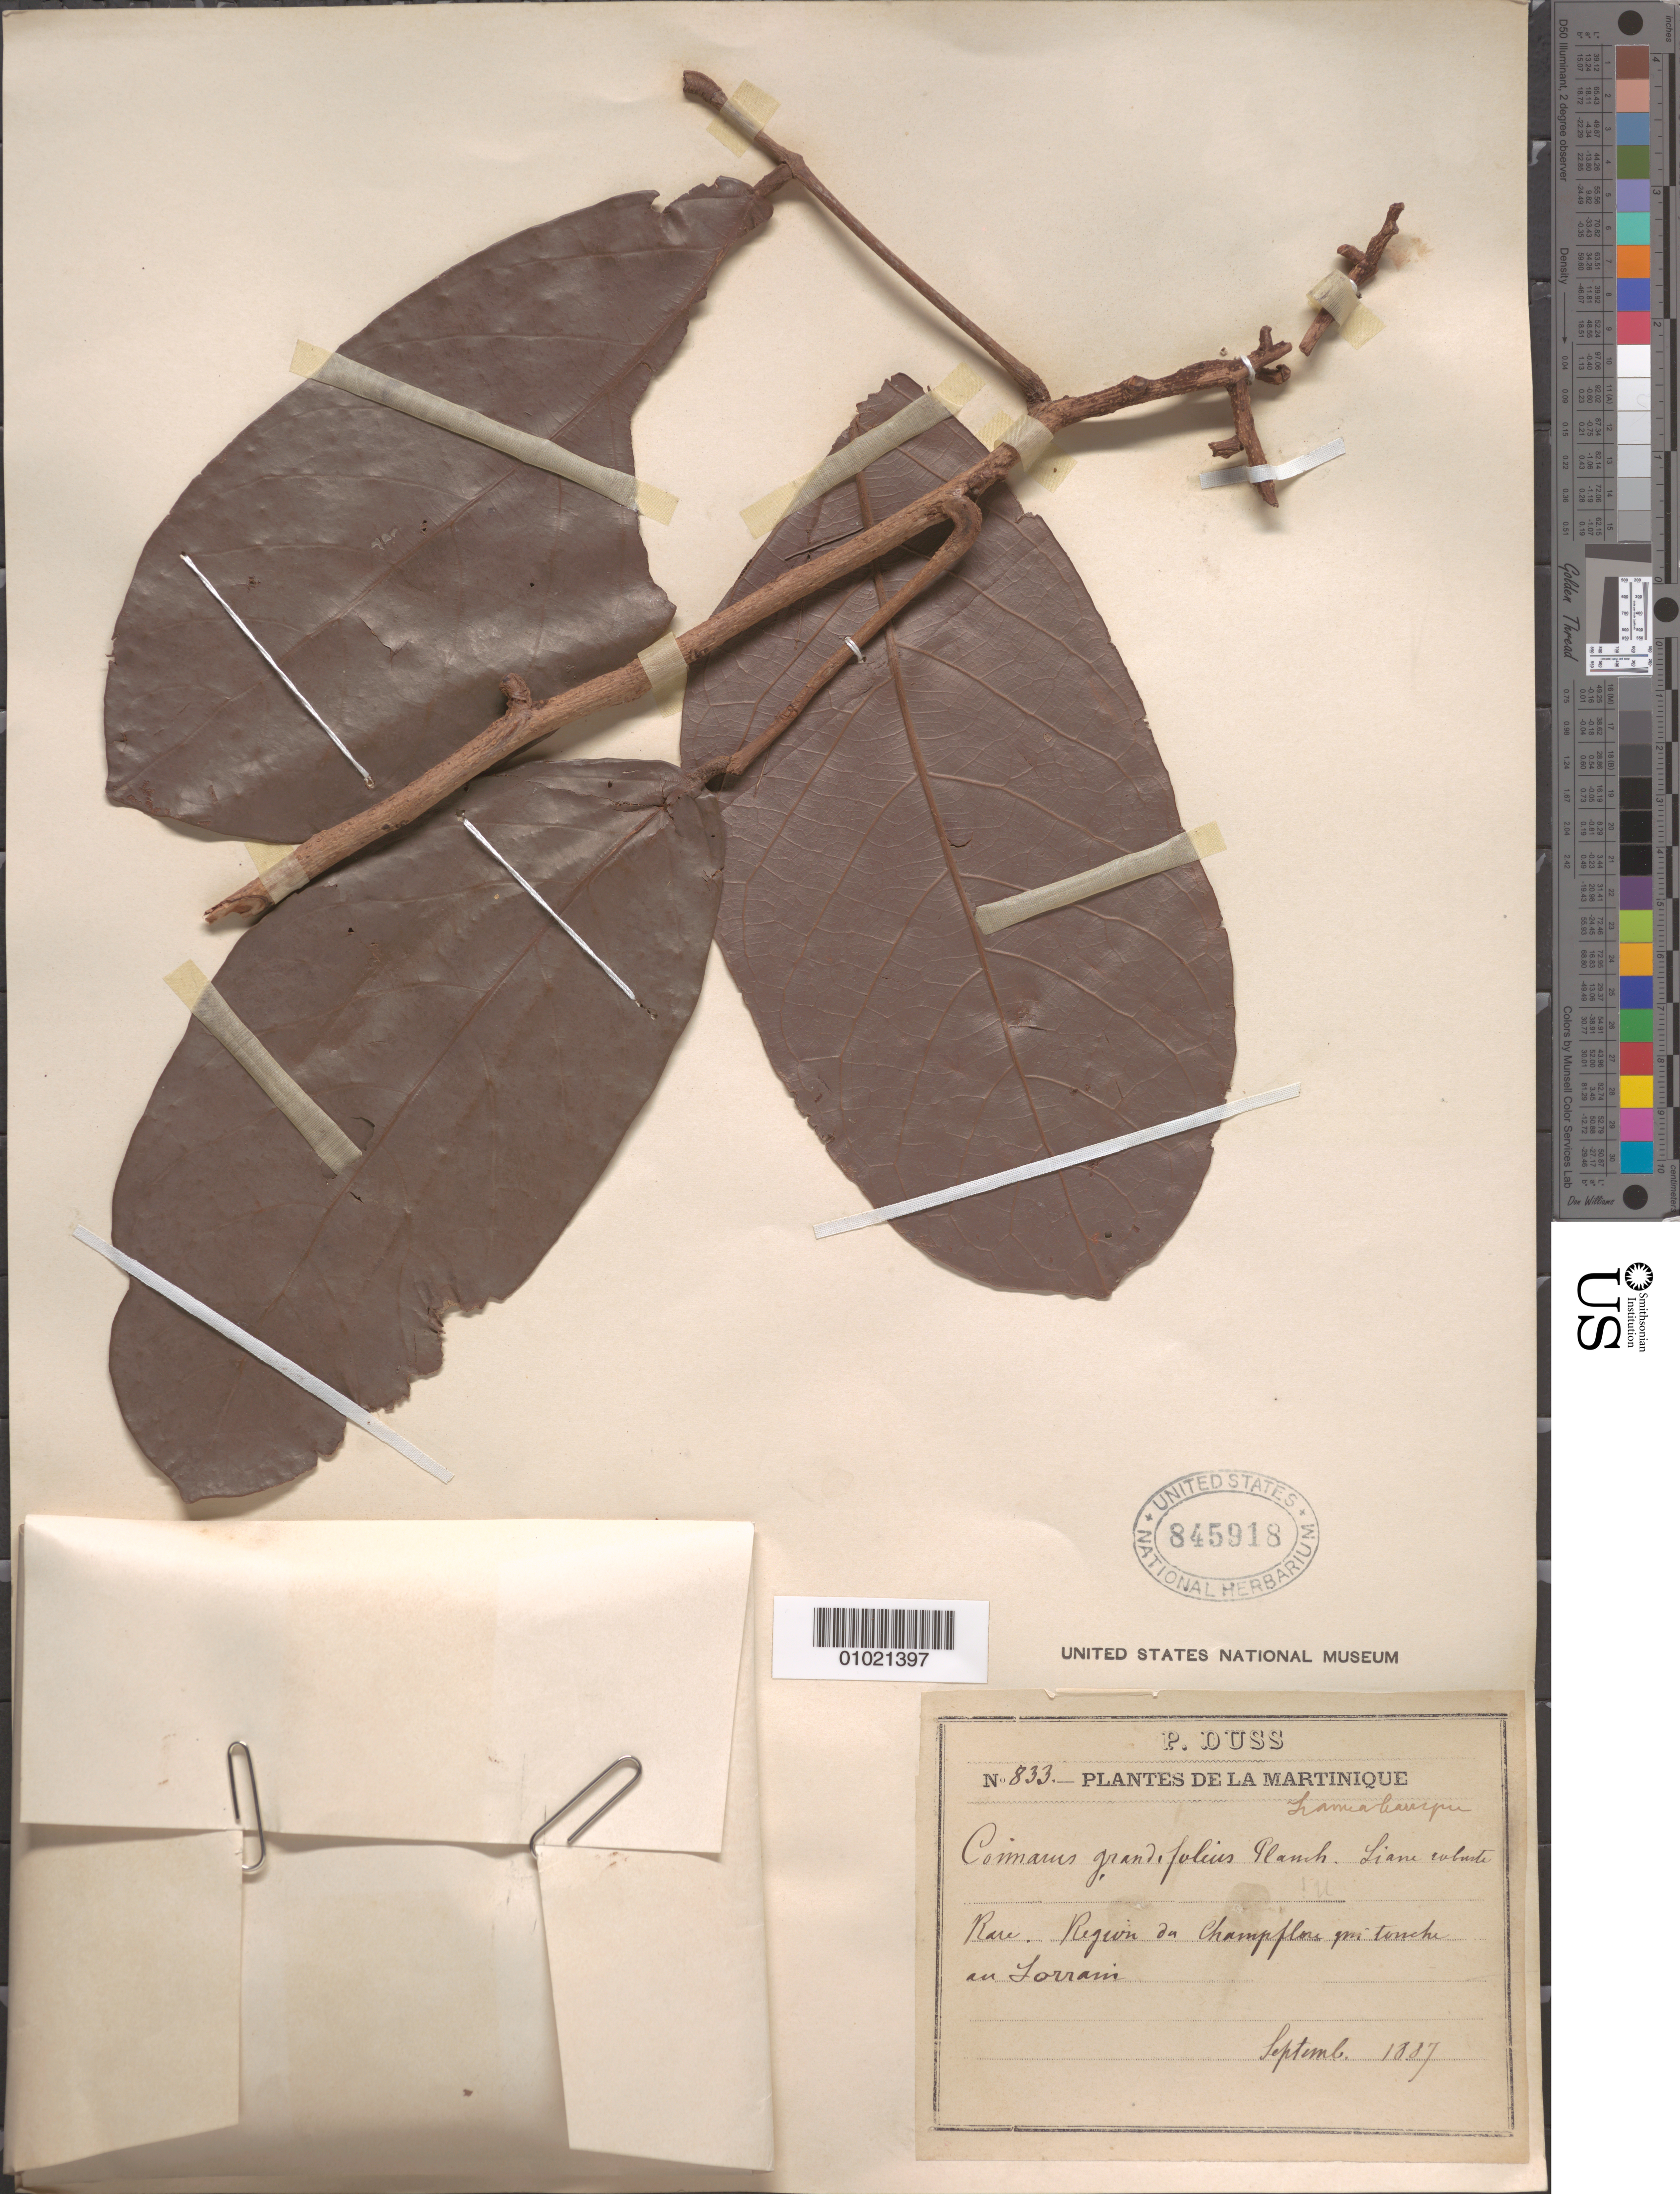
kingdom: Plantae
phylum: Tracheophyta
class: Magnoliopsida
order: Oxalidales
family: Connaraceae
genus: Connarus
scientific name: Connarus grandifolius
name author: Planch.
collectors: Père Duss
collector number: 833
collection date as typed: Sep 1887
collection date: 1887-09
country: Martinique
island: Martinique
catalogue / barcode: US 845918